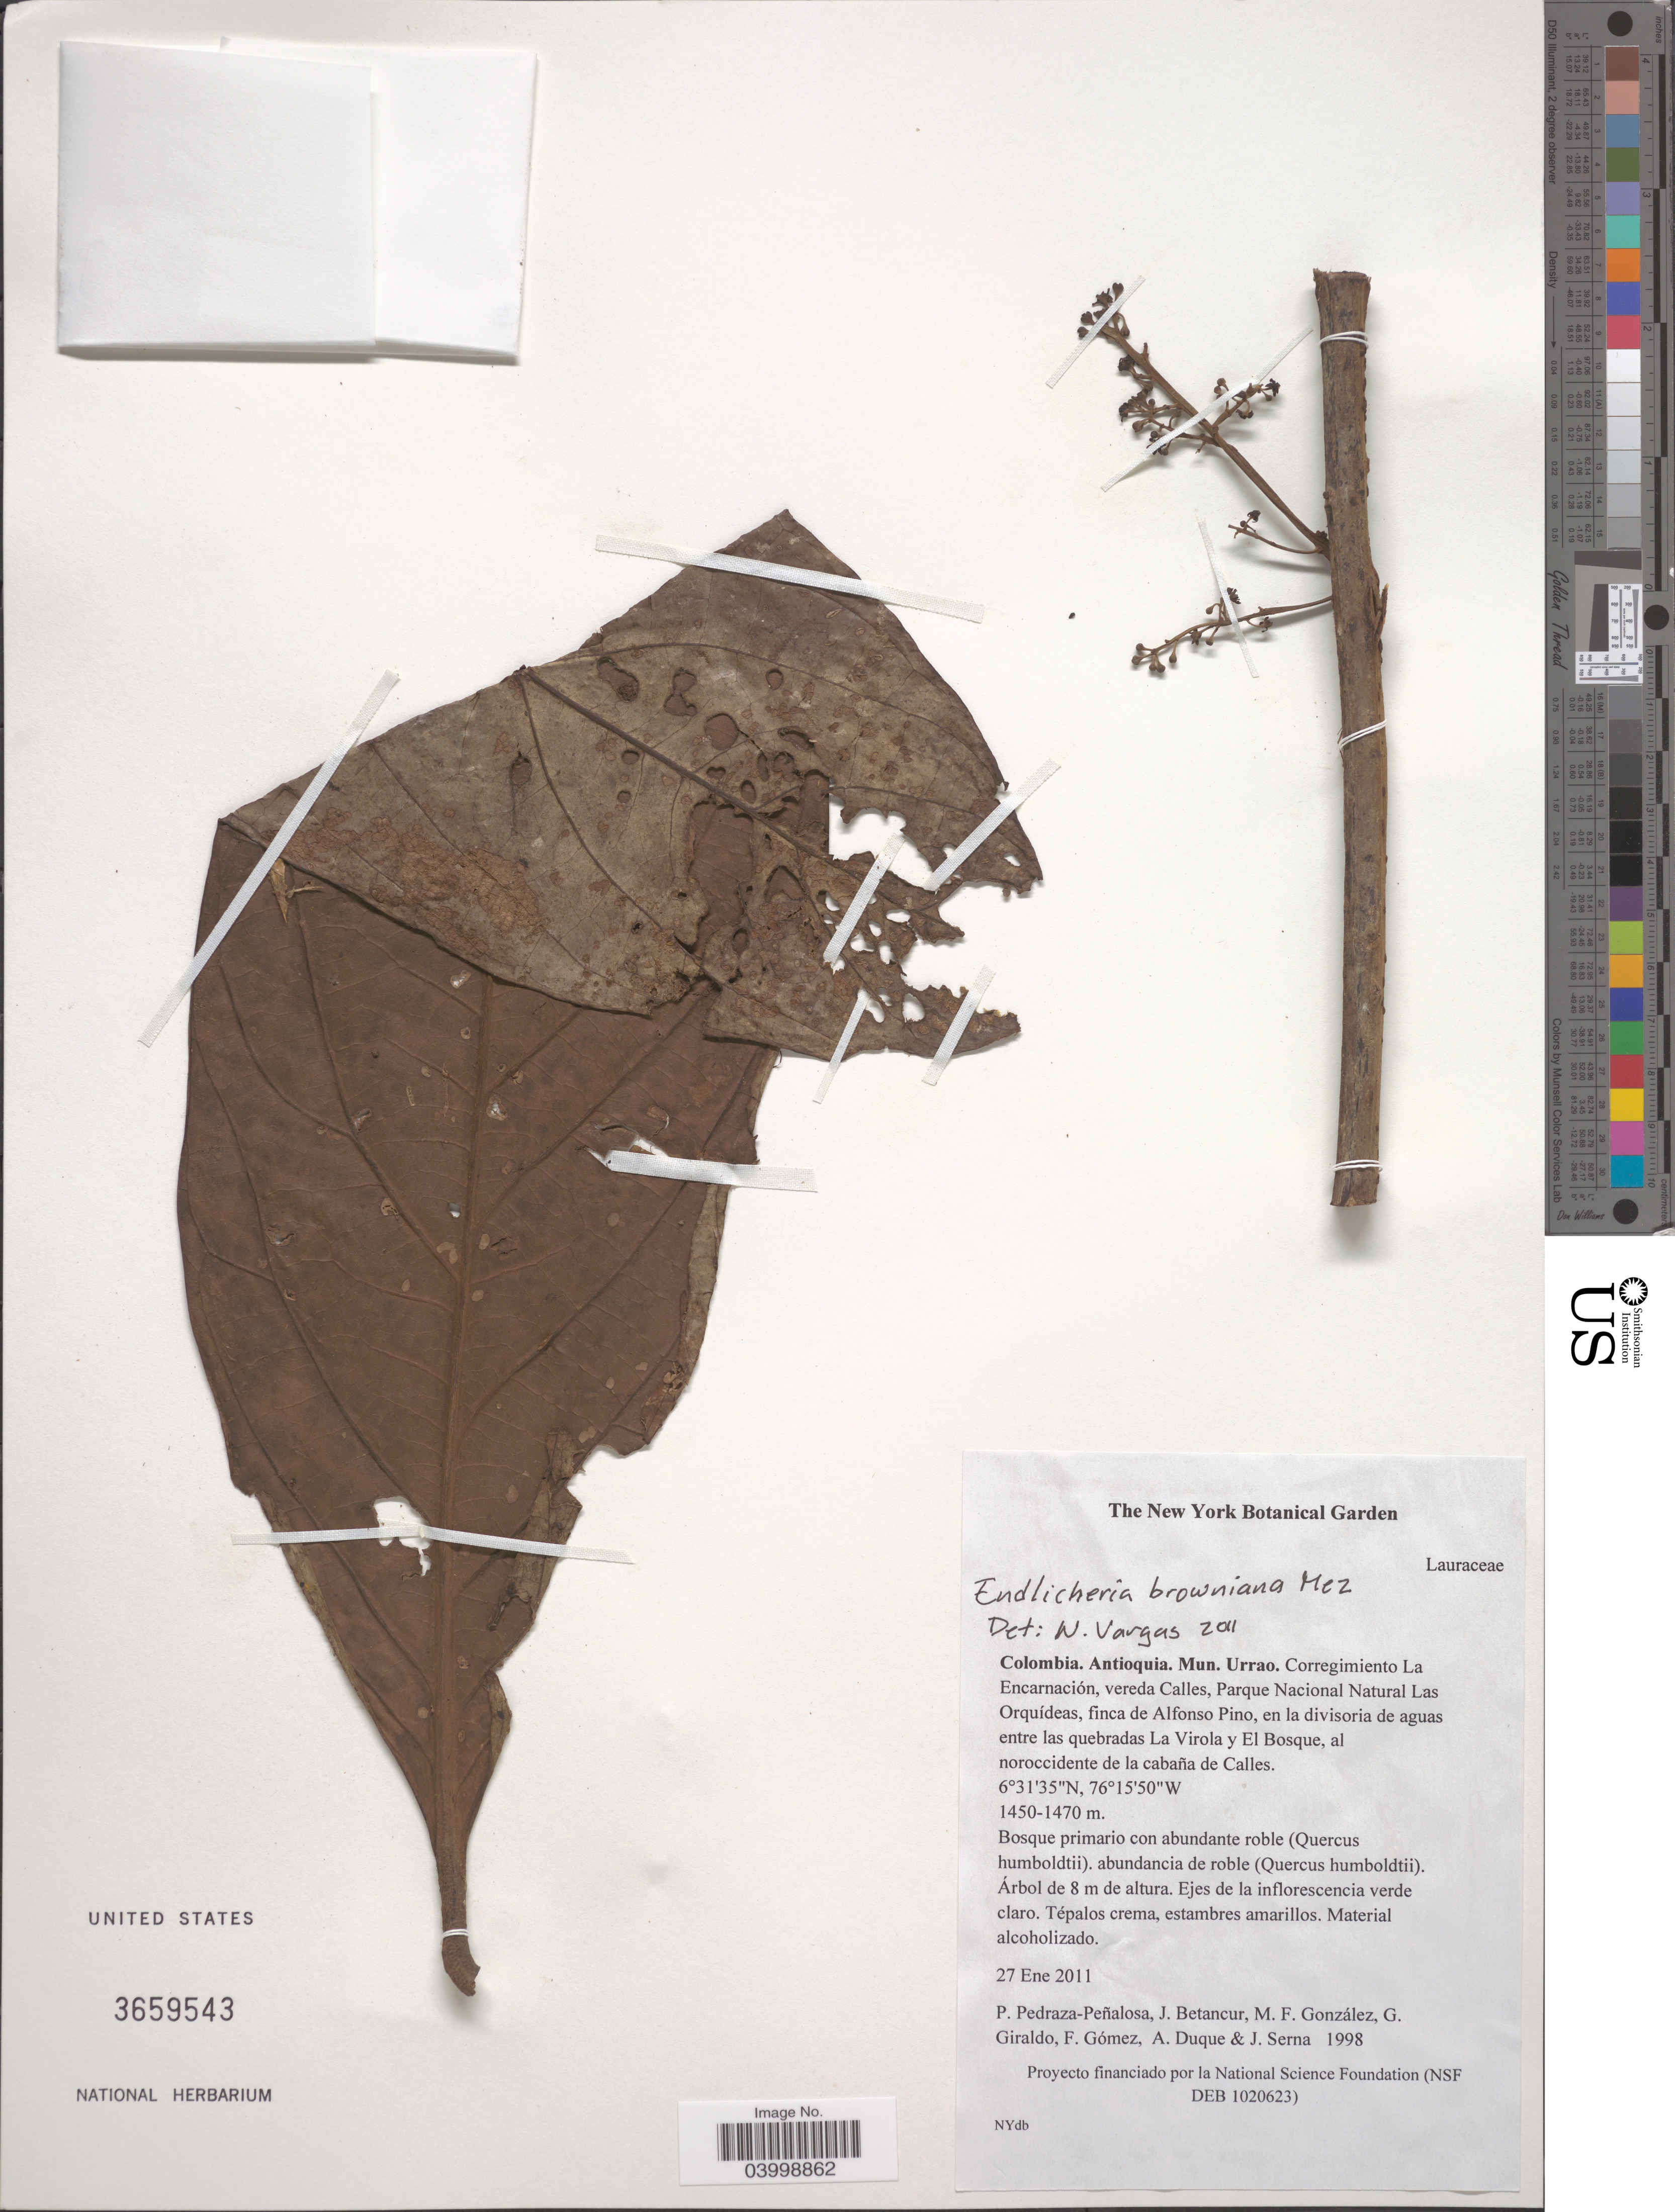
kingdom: Plantae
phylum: Tracheophyta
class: Magnoliopsida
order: Laurales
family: Lauraceae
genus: Endlicheria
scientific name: Endlicheria browniana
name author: Mez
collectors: P. Pedraza-Peñalosa, J. Betancur, M. Gonzalez, G. Giraldo & et al.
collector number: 1998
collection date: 2011-01-27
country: Colombia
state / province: Antioquia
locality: Mun. Urrao. Corregimiento La Encarnación, vereda Calles, Parque Nacional Natural Las Orquídeas, finca de Alfonso Pino, en la divisoria de aguas entre las quebradas La Virola y El Bosque, al noroccidente de la cabaña de Calles.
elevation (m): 1450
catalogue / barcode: US 3659543